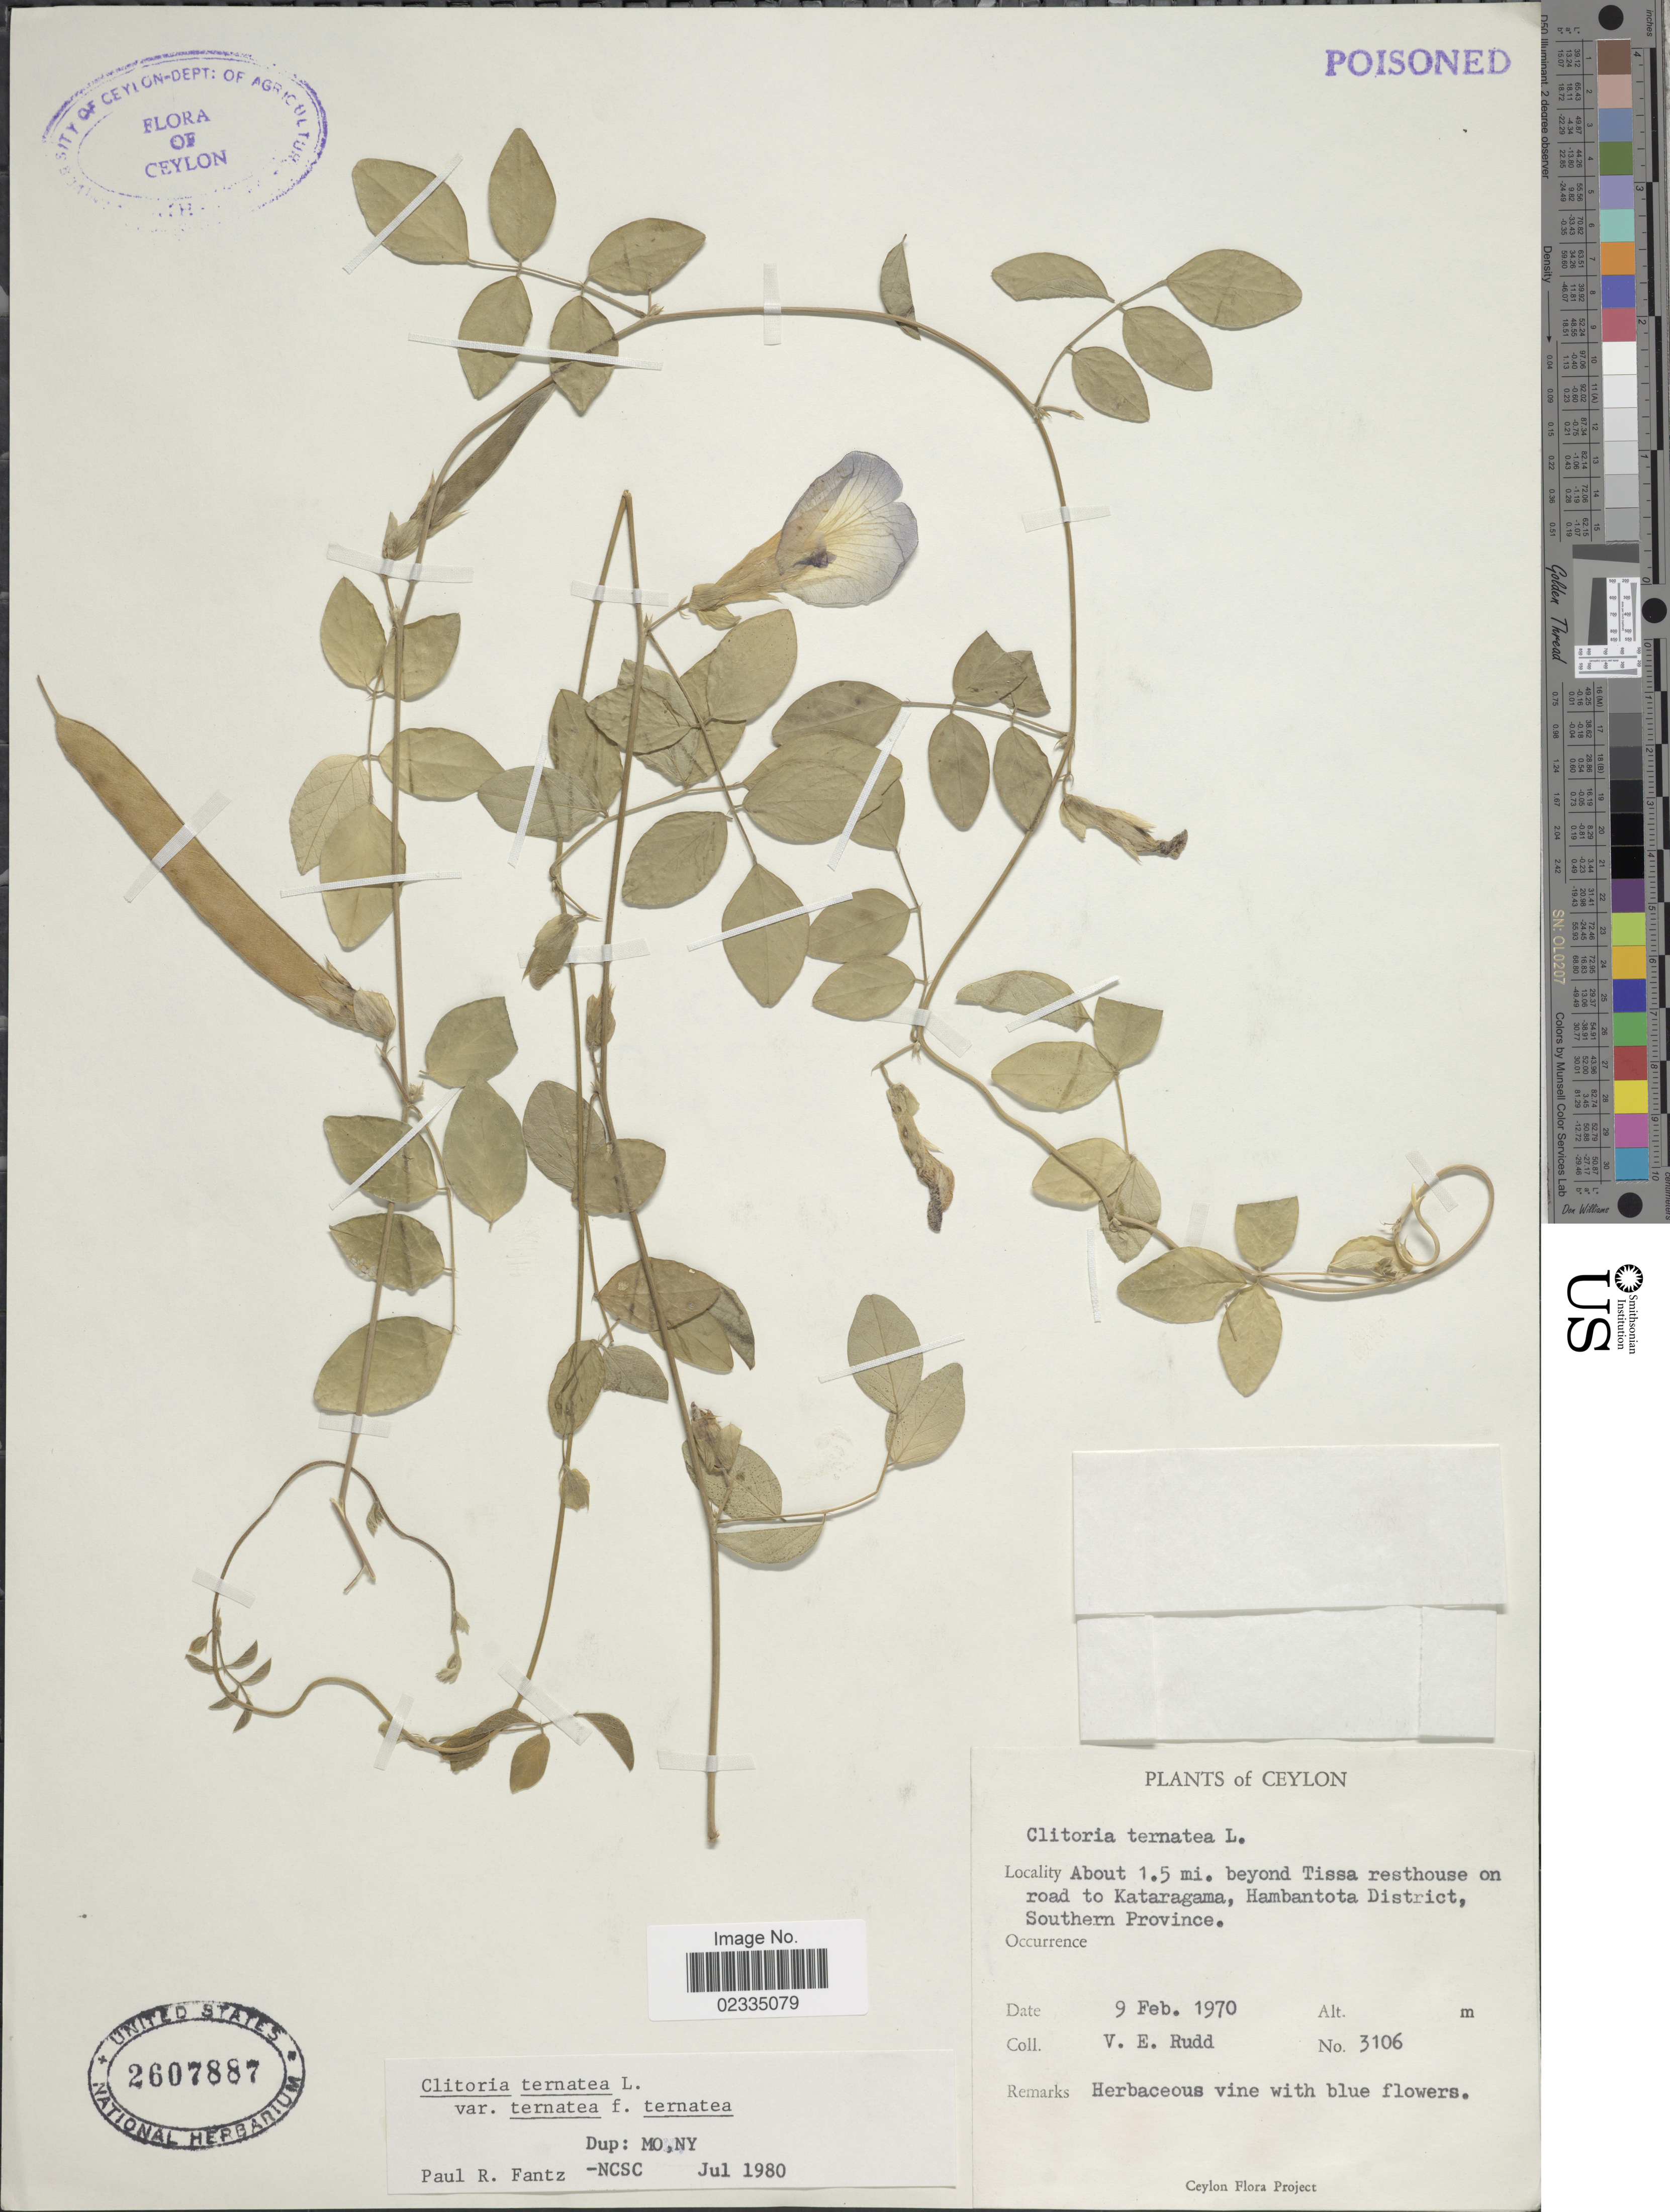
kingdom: Plantae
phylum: Tracheophyta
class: Magnoliopsida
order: Fabales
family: Fabaceae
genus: Clitoria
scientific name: Clitoria ternatea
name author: L.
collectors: V. E. Rudd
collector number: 3106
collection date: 1970-02-09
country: Sri Lanka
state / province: Southern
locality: Ceylon, About 1.5 mi. beyond Tissa resthouse on road to Kataragama, Hambantota District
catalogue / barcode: US 2607887